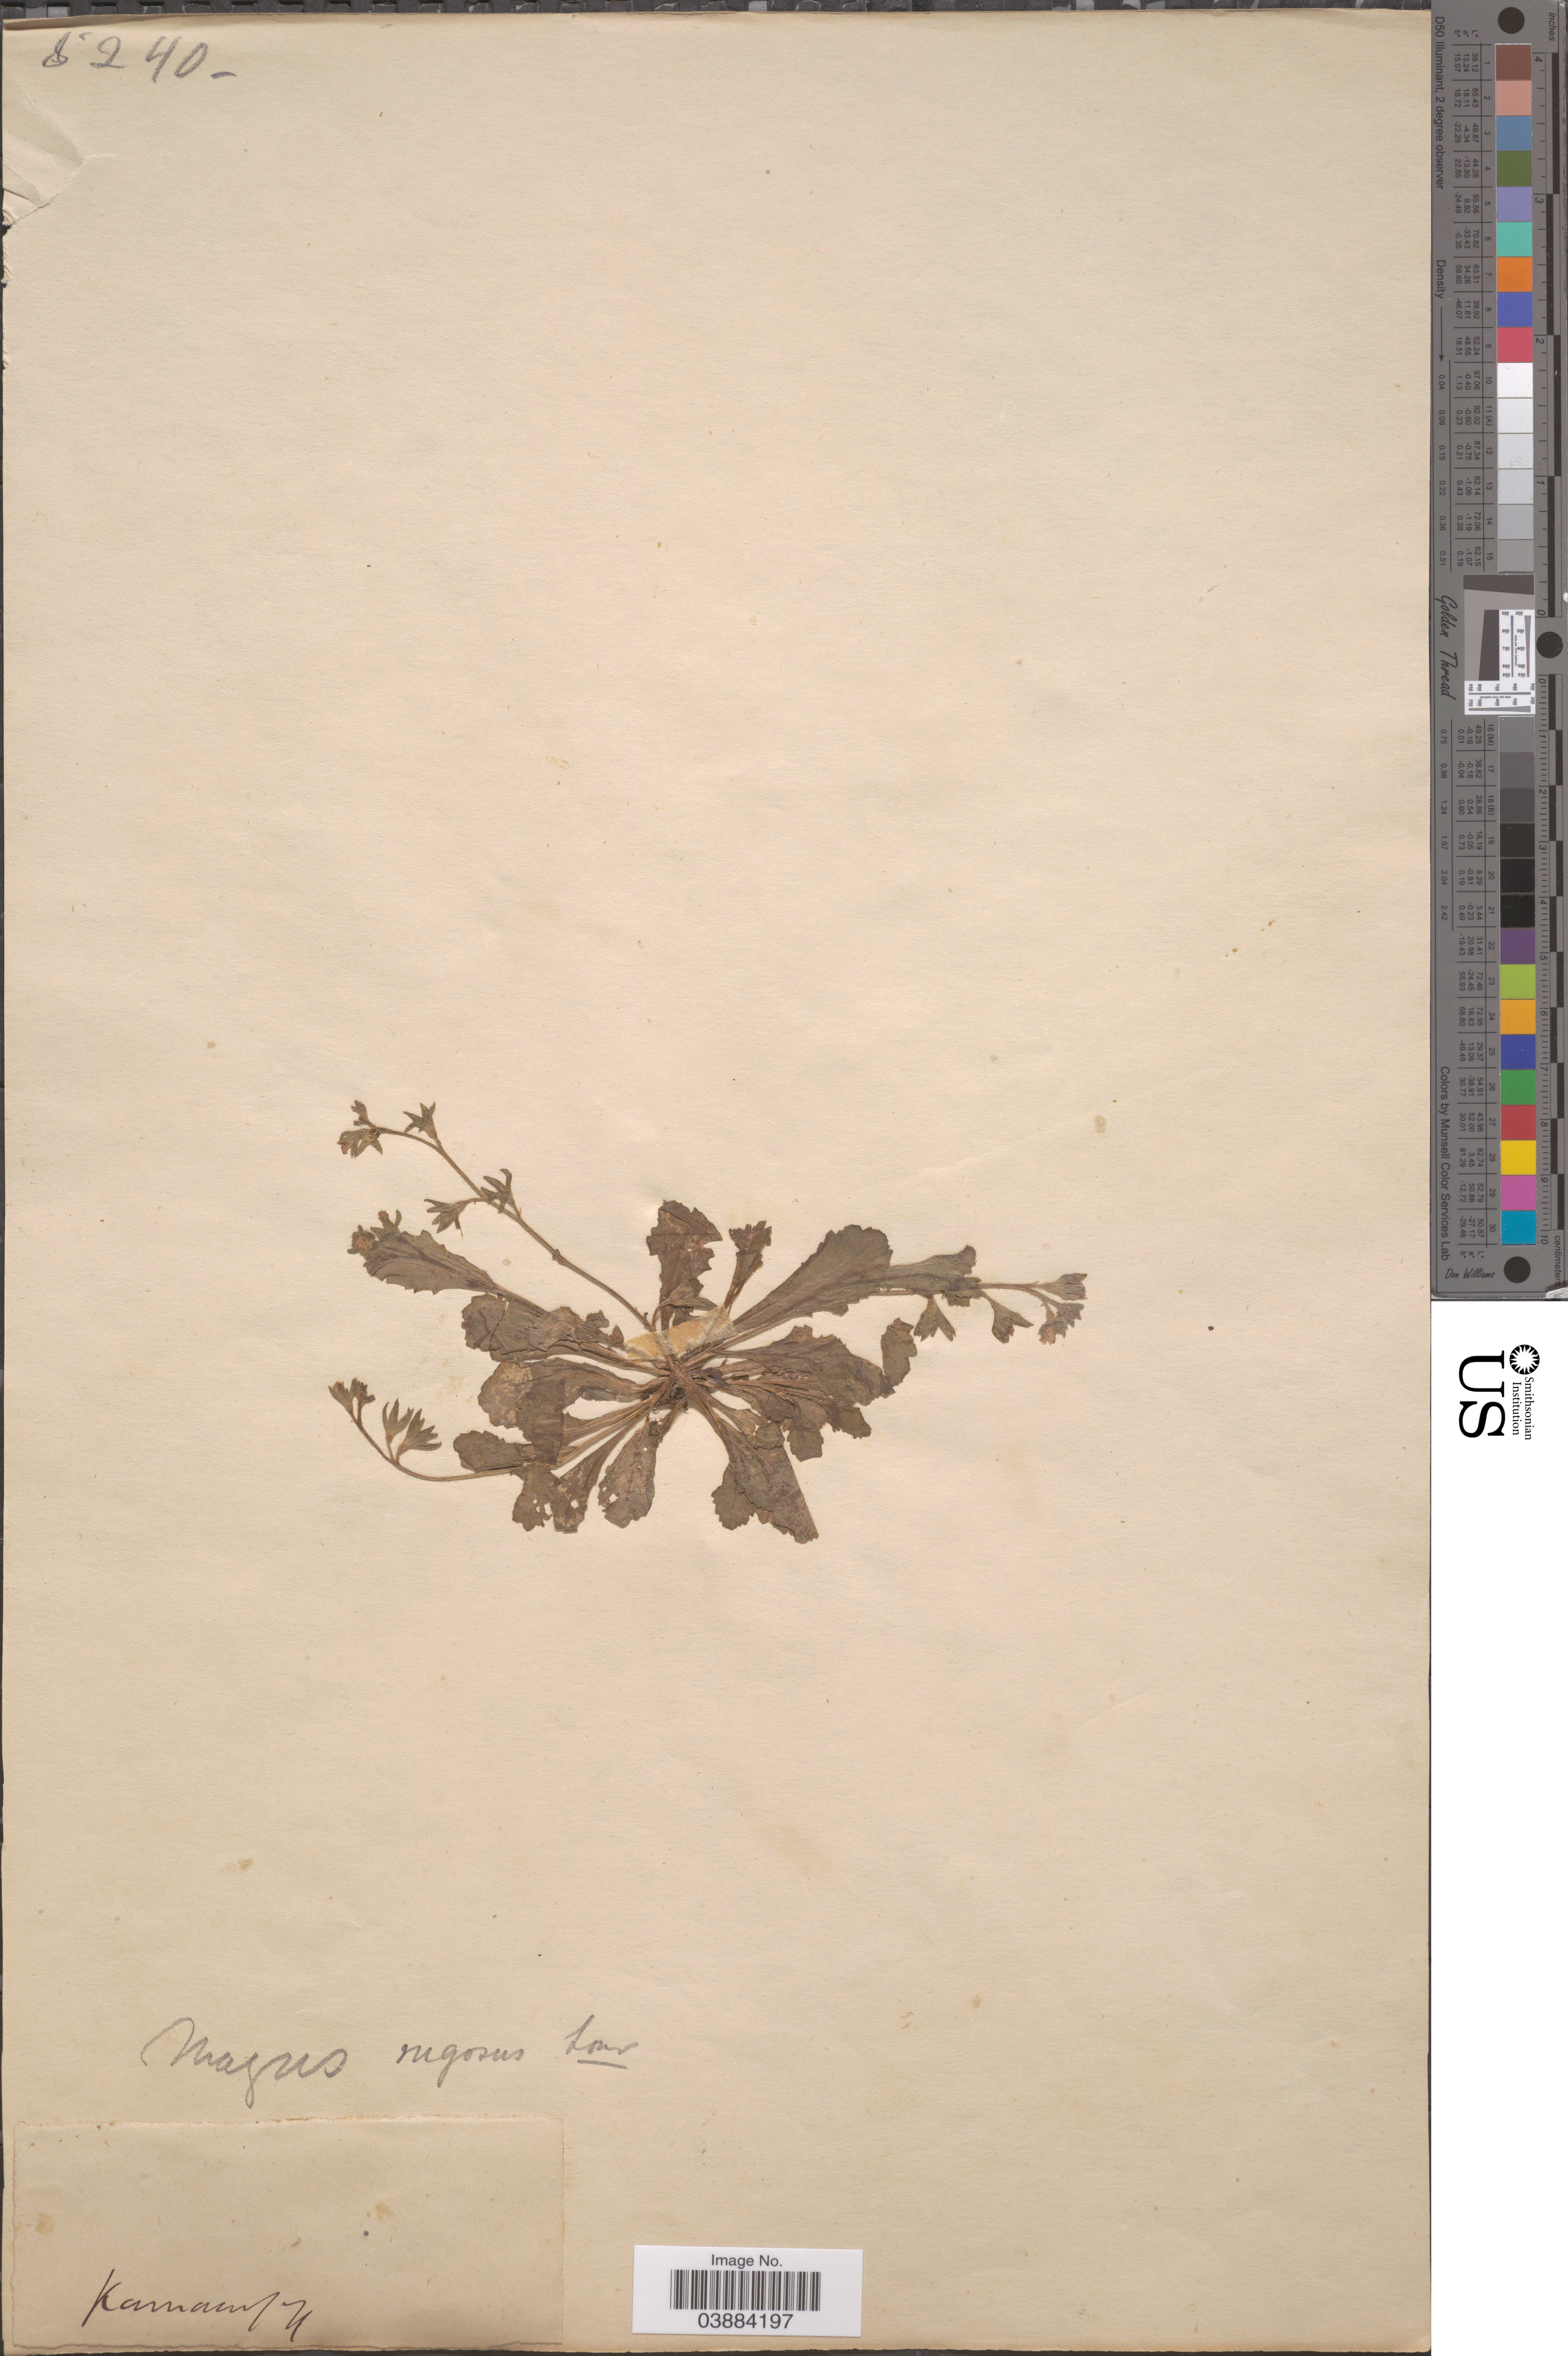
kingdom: Plantae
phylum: Tracheophyta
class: Magnoliopsida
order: Lamiales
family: Mazaceae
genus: Mazus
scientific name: Mazus pumilus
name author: (Burm. f.) Steenis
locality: Kamath. [interpreted]